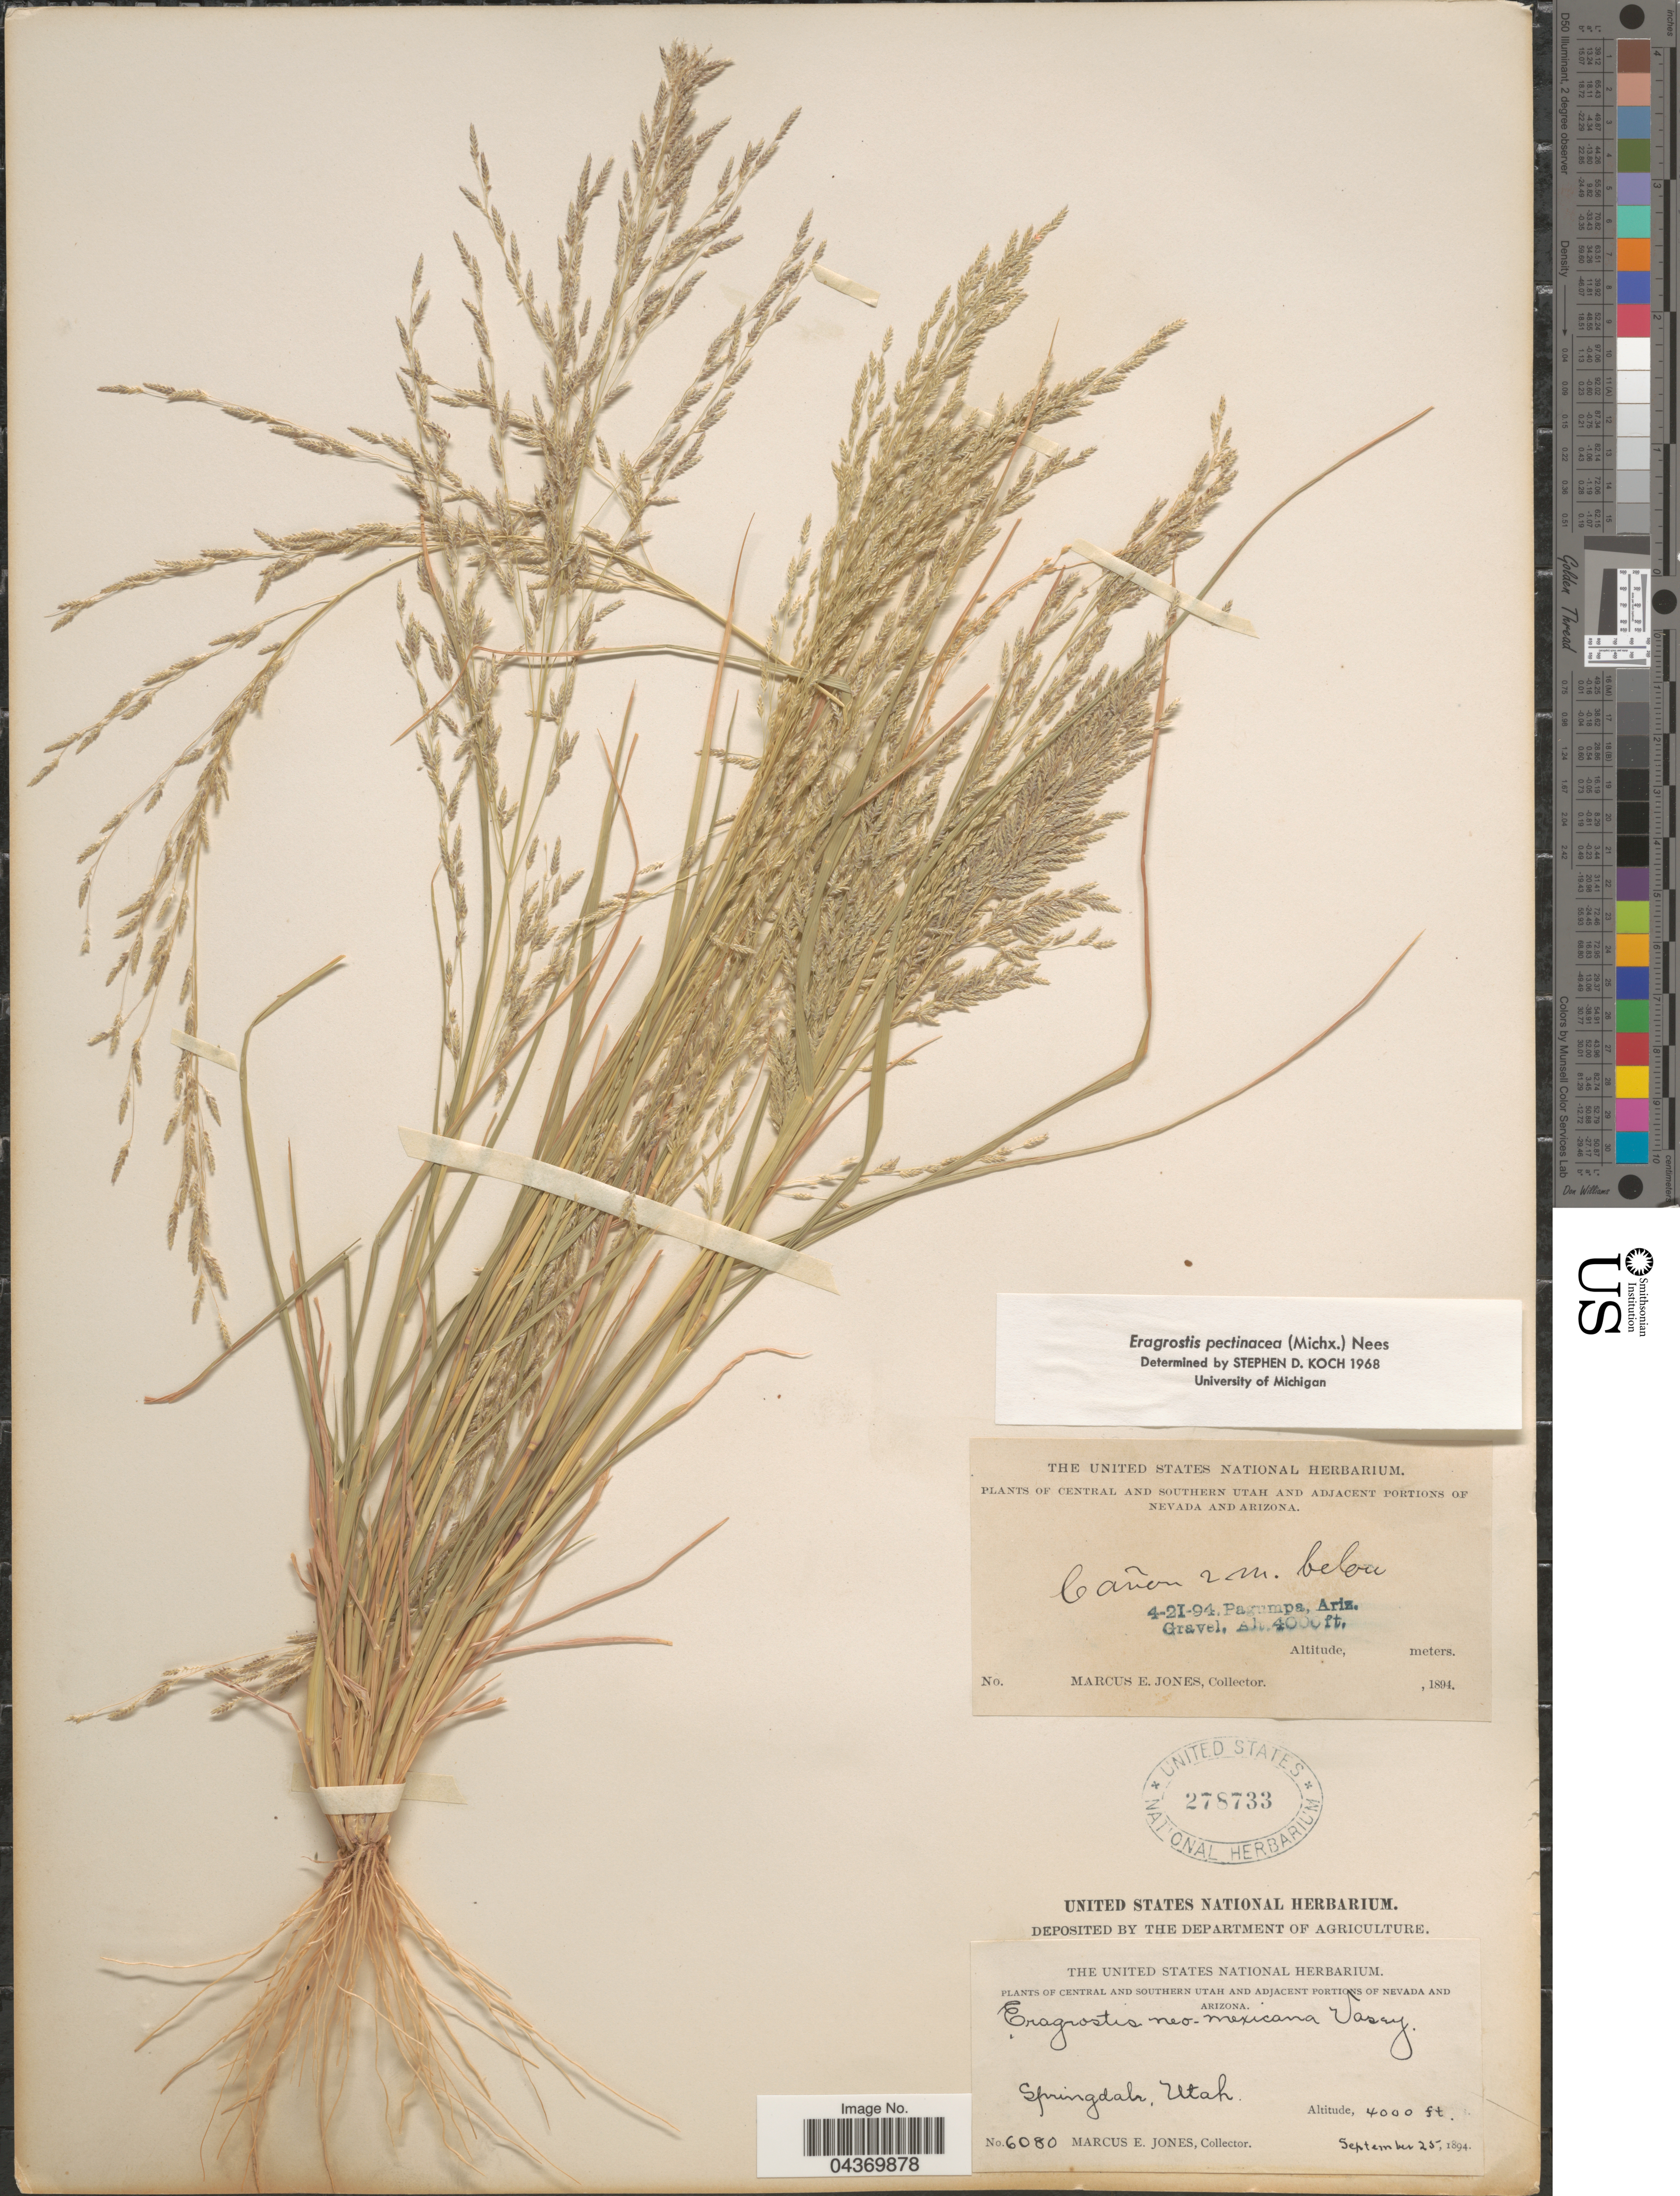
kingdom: Plantae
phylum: Tracheophyta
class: Liliopsida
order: Poales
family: Poaceae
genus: Eragrostis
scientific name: Eragrostis pectinacea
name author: (Michx.) Nees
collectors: M. E. Jones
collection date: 1894-04-21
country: United States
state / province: Arizona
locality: Cañon 2 m. below Pagumpa.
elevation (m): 1219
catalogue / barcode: US 278733-2